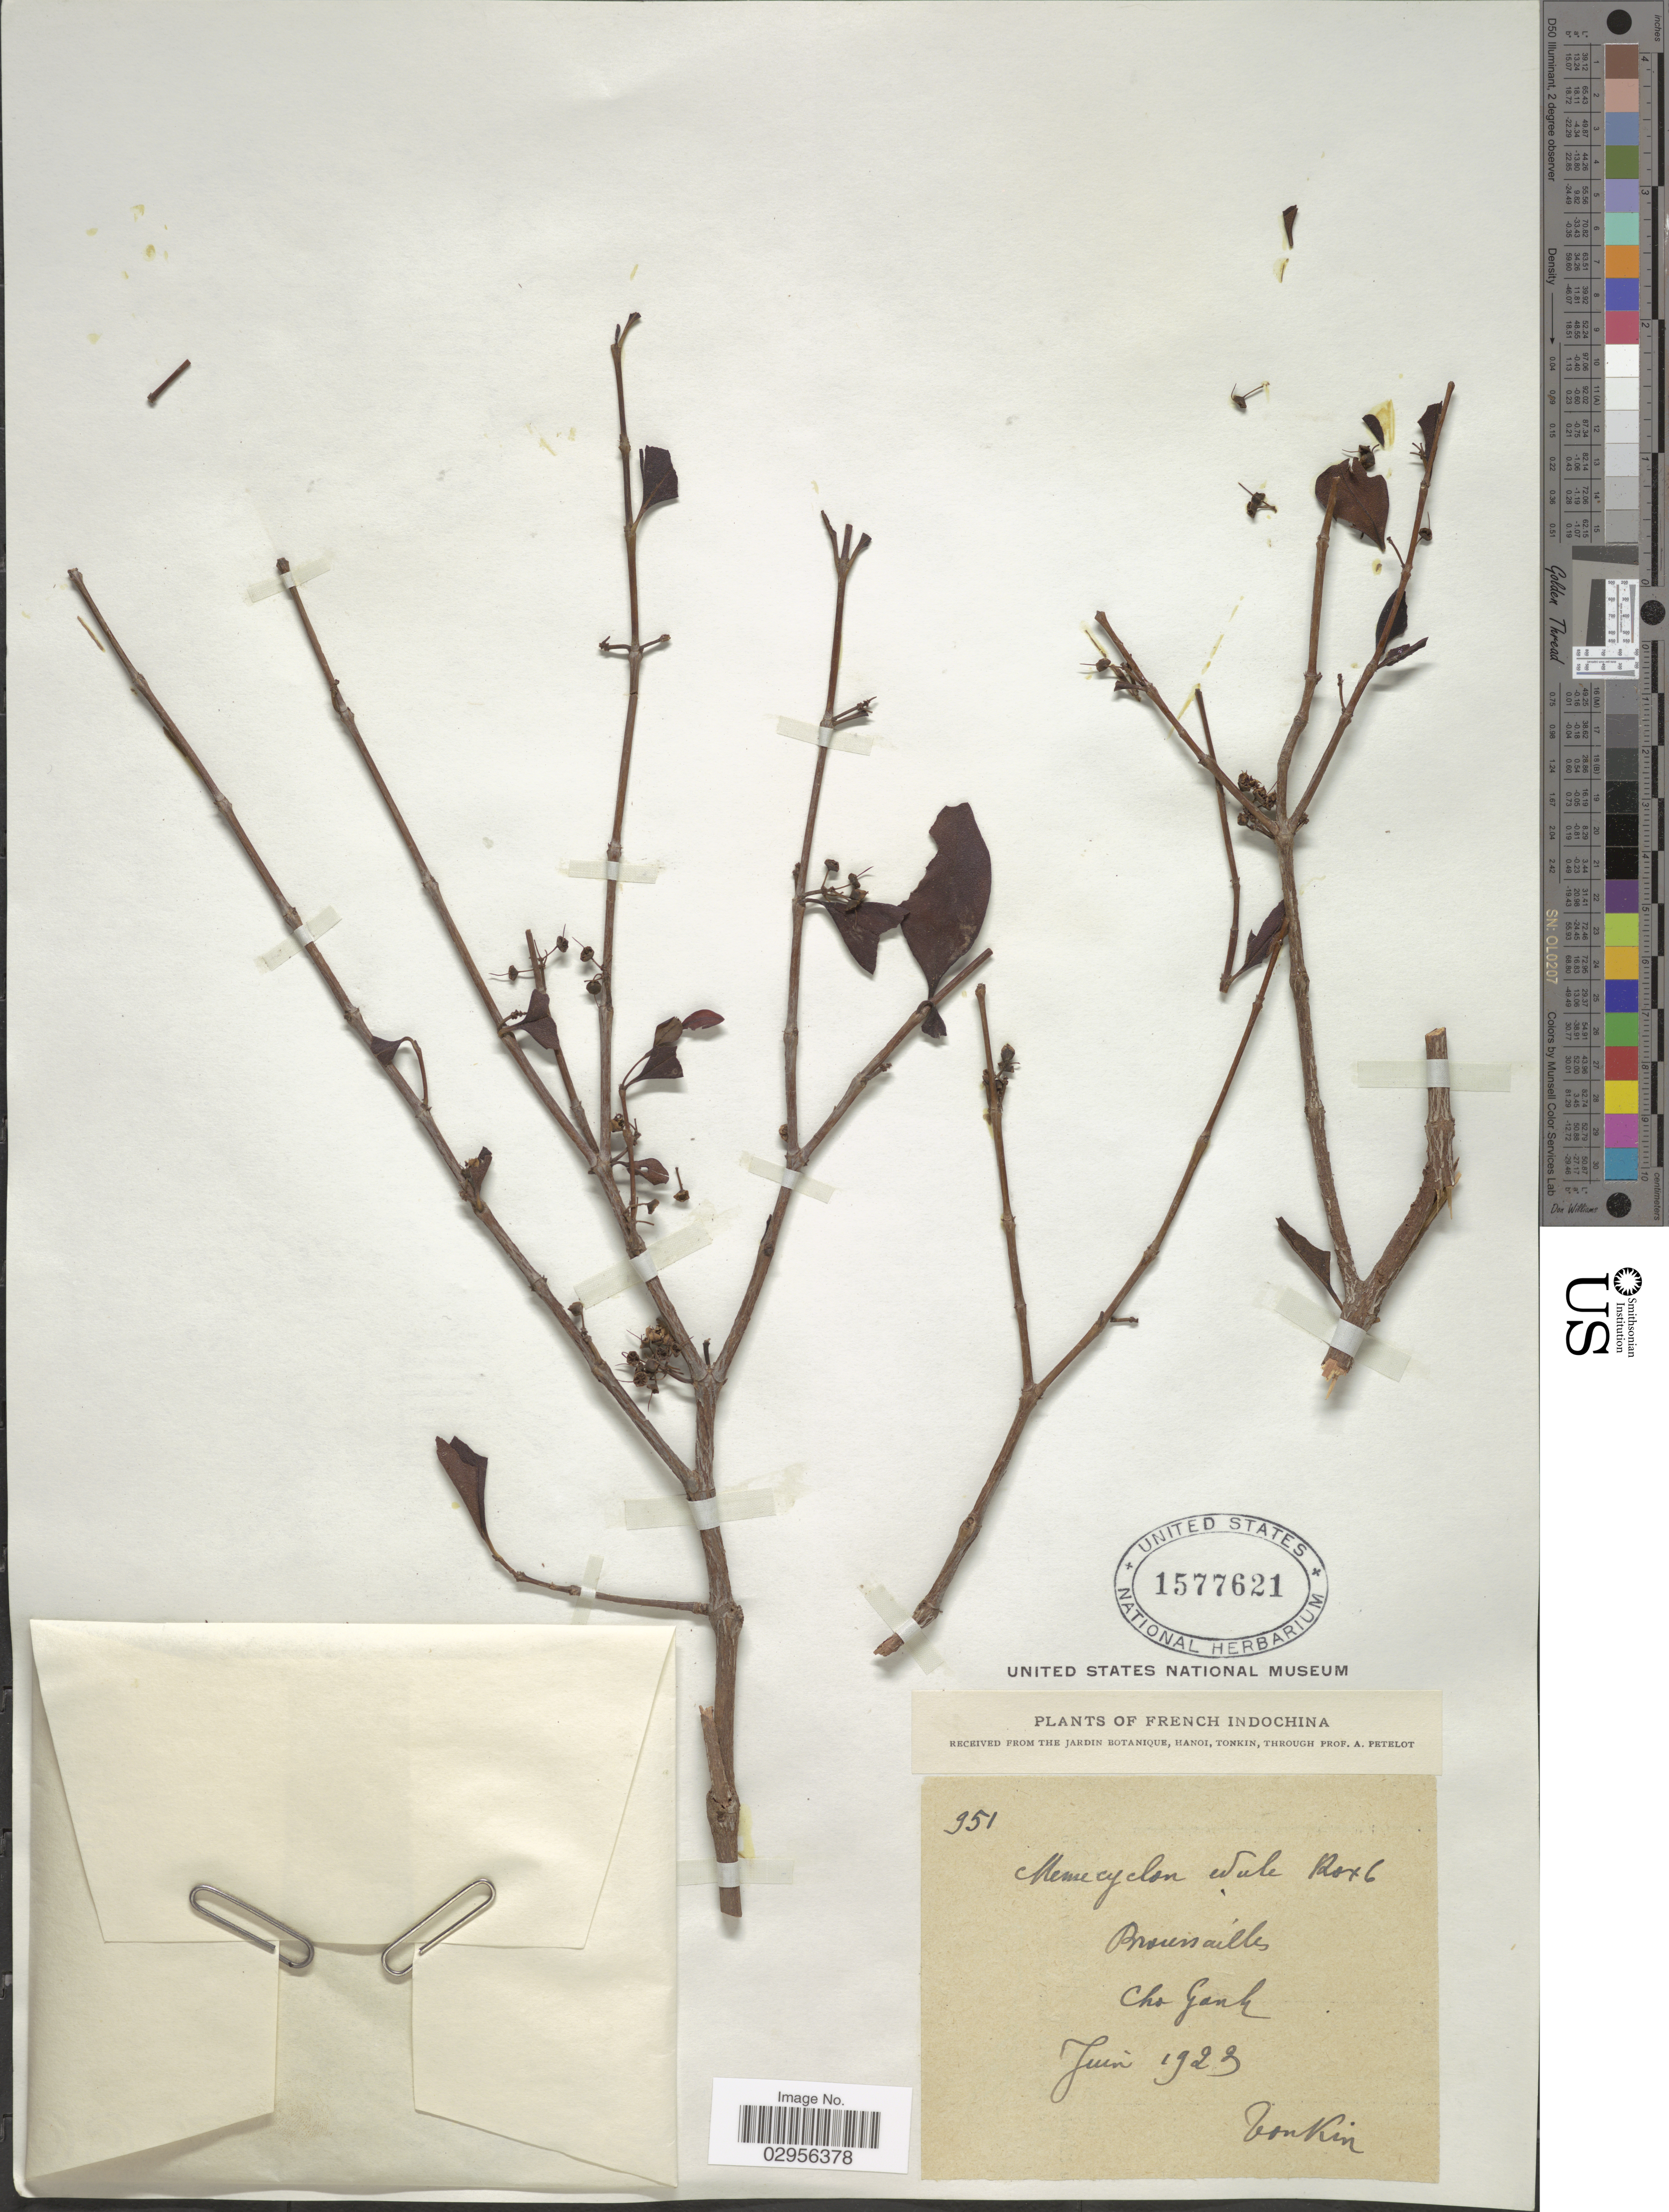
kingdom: Plantae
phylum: Tracheophyta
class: Magnoliopsida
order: Myrtales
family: Melastomataceae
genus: Memecylon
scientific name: Memecylon edule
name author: Roxb.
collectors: A. Petelot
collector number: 951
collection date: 1923-06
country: Vietnam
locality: Tonkin. French Indochina. Cho Ganh.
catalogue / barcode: US 1577621